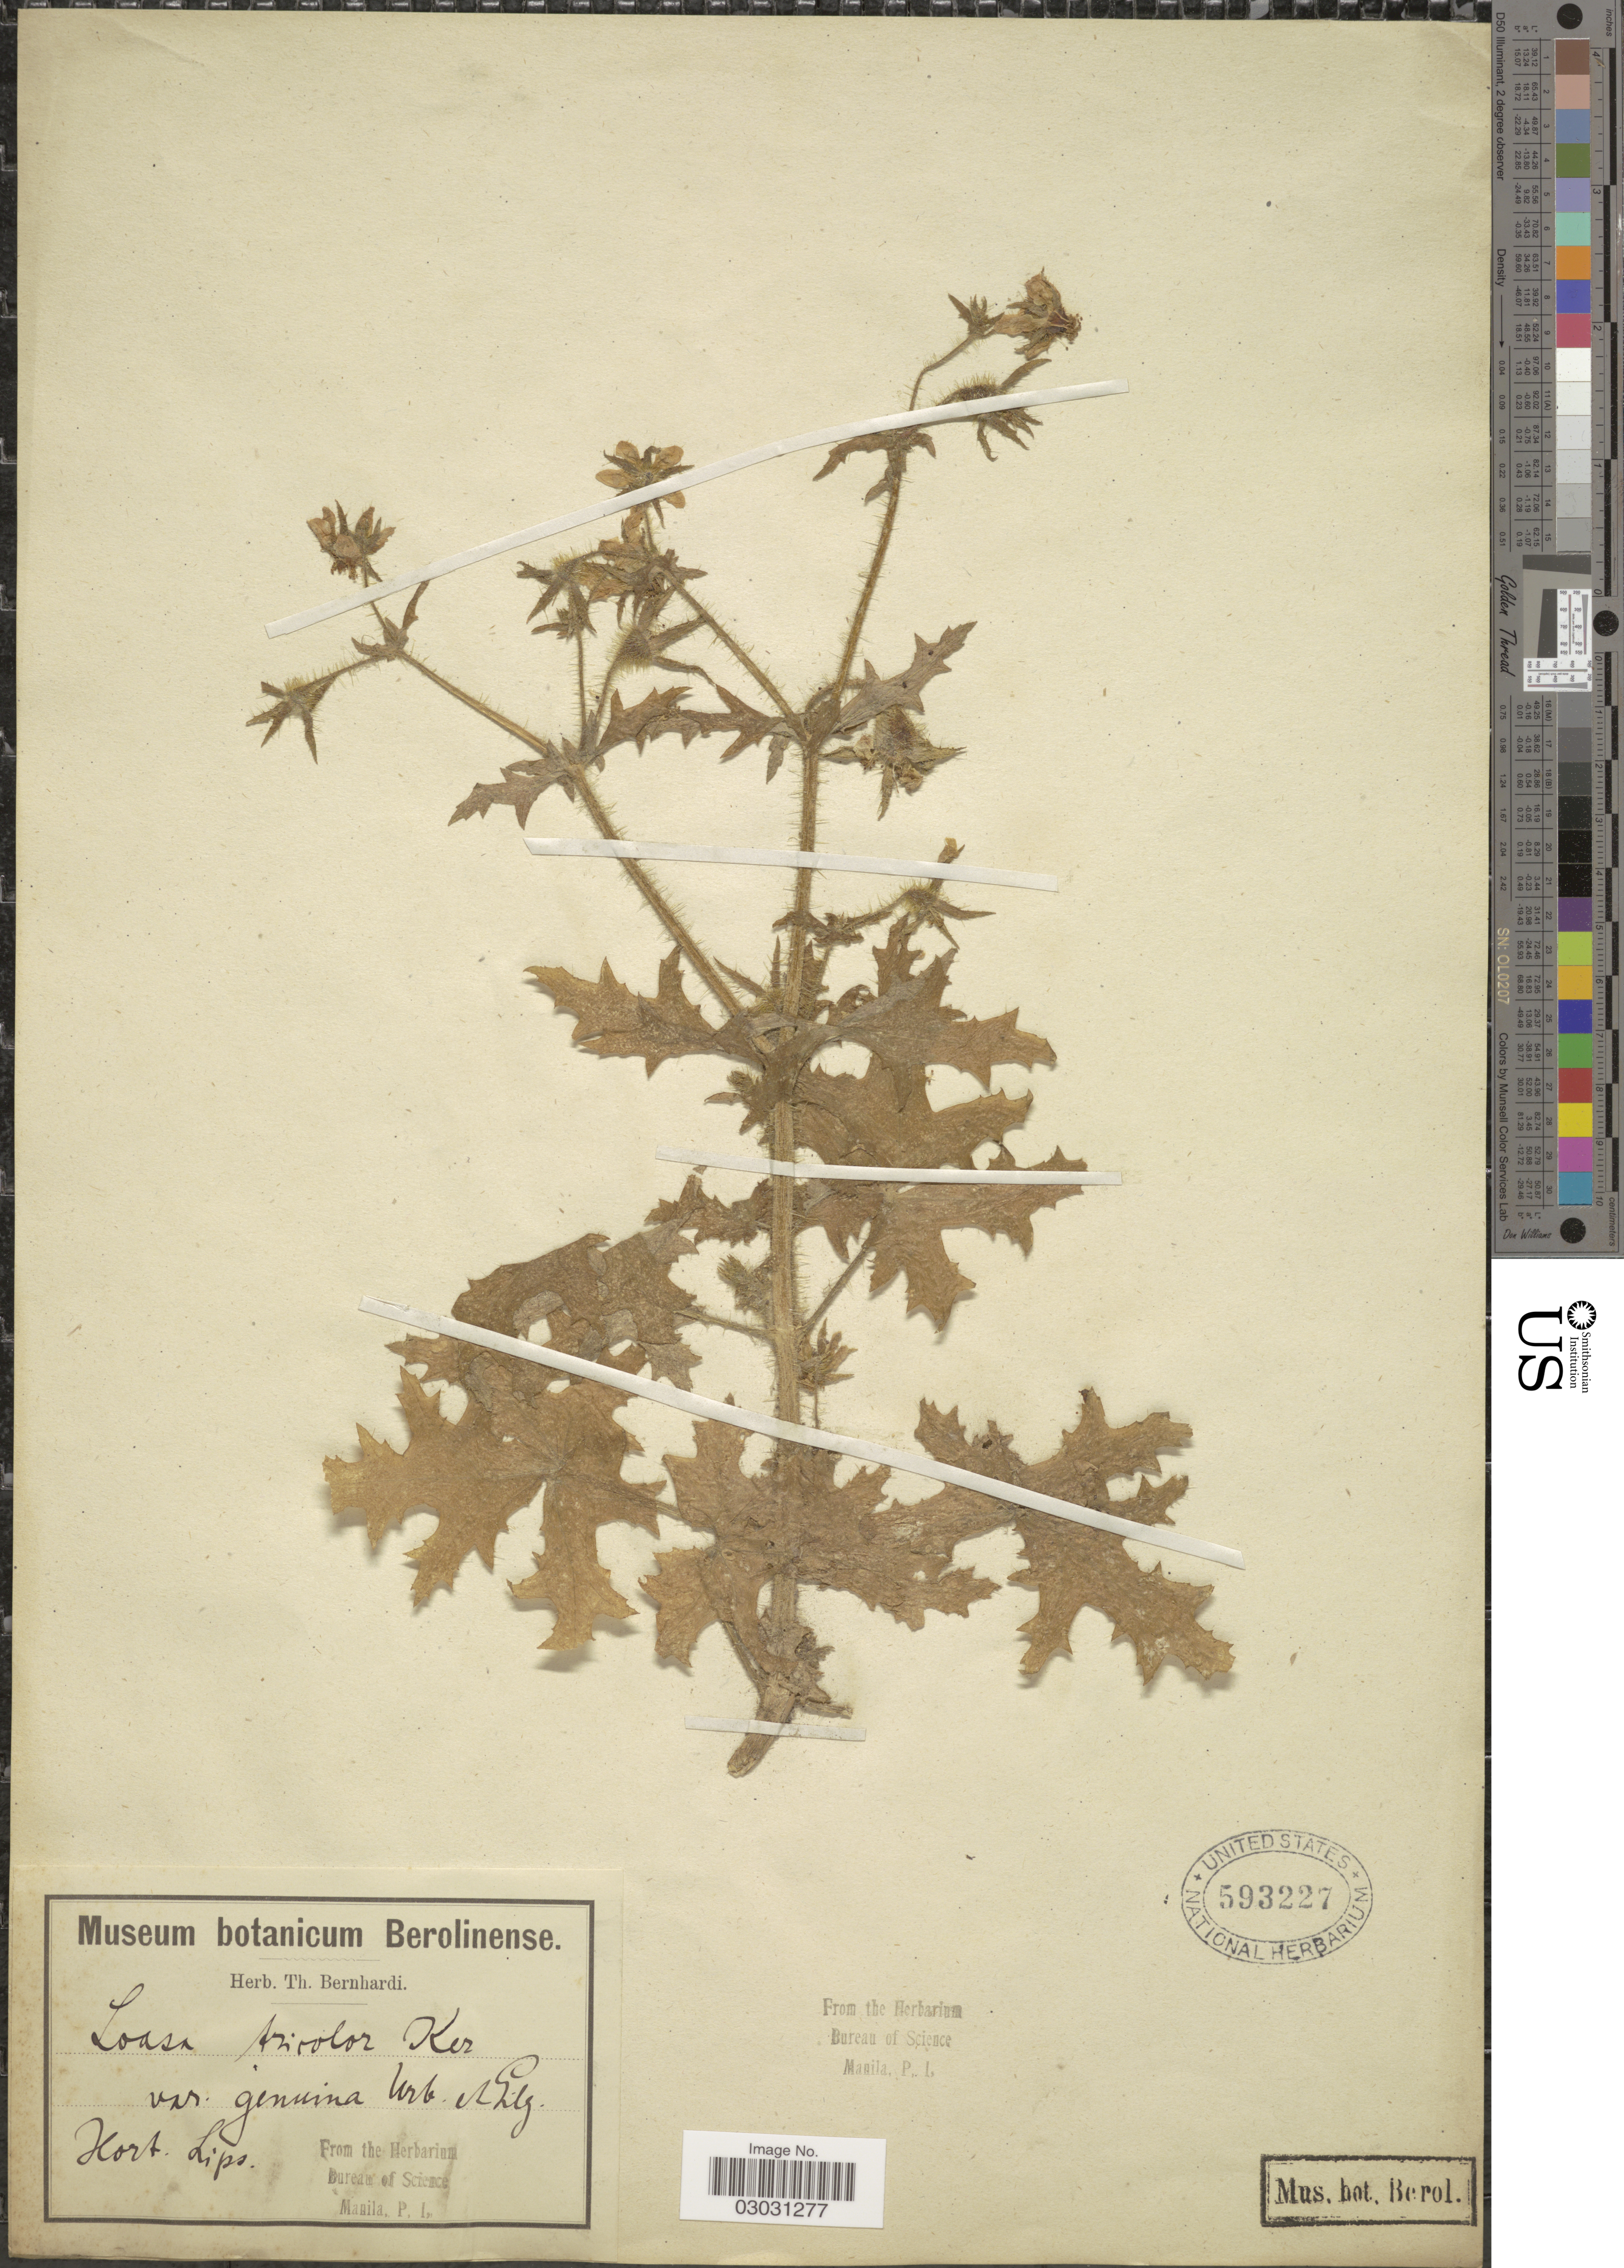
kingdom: Plantae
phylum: Tracheophyta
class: Magnoliopsida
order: Cornales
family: Loasaceae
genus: Loasa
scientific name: Loasa tricolor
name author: Ker Gawl.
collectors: Ex herb. Th. Bernhardi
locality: Hort. Lips.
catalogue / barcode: US 593227